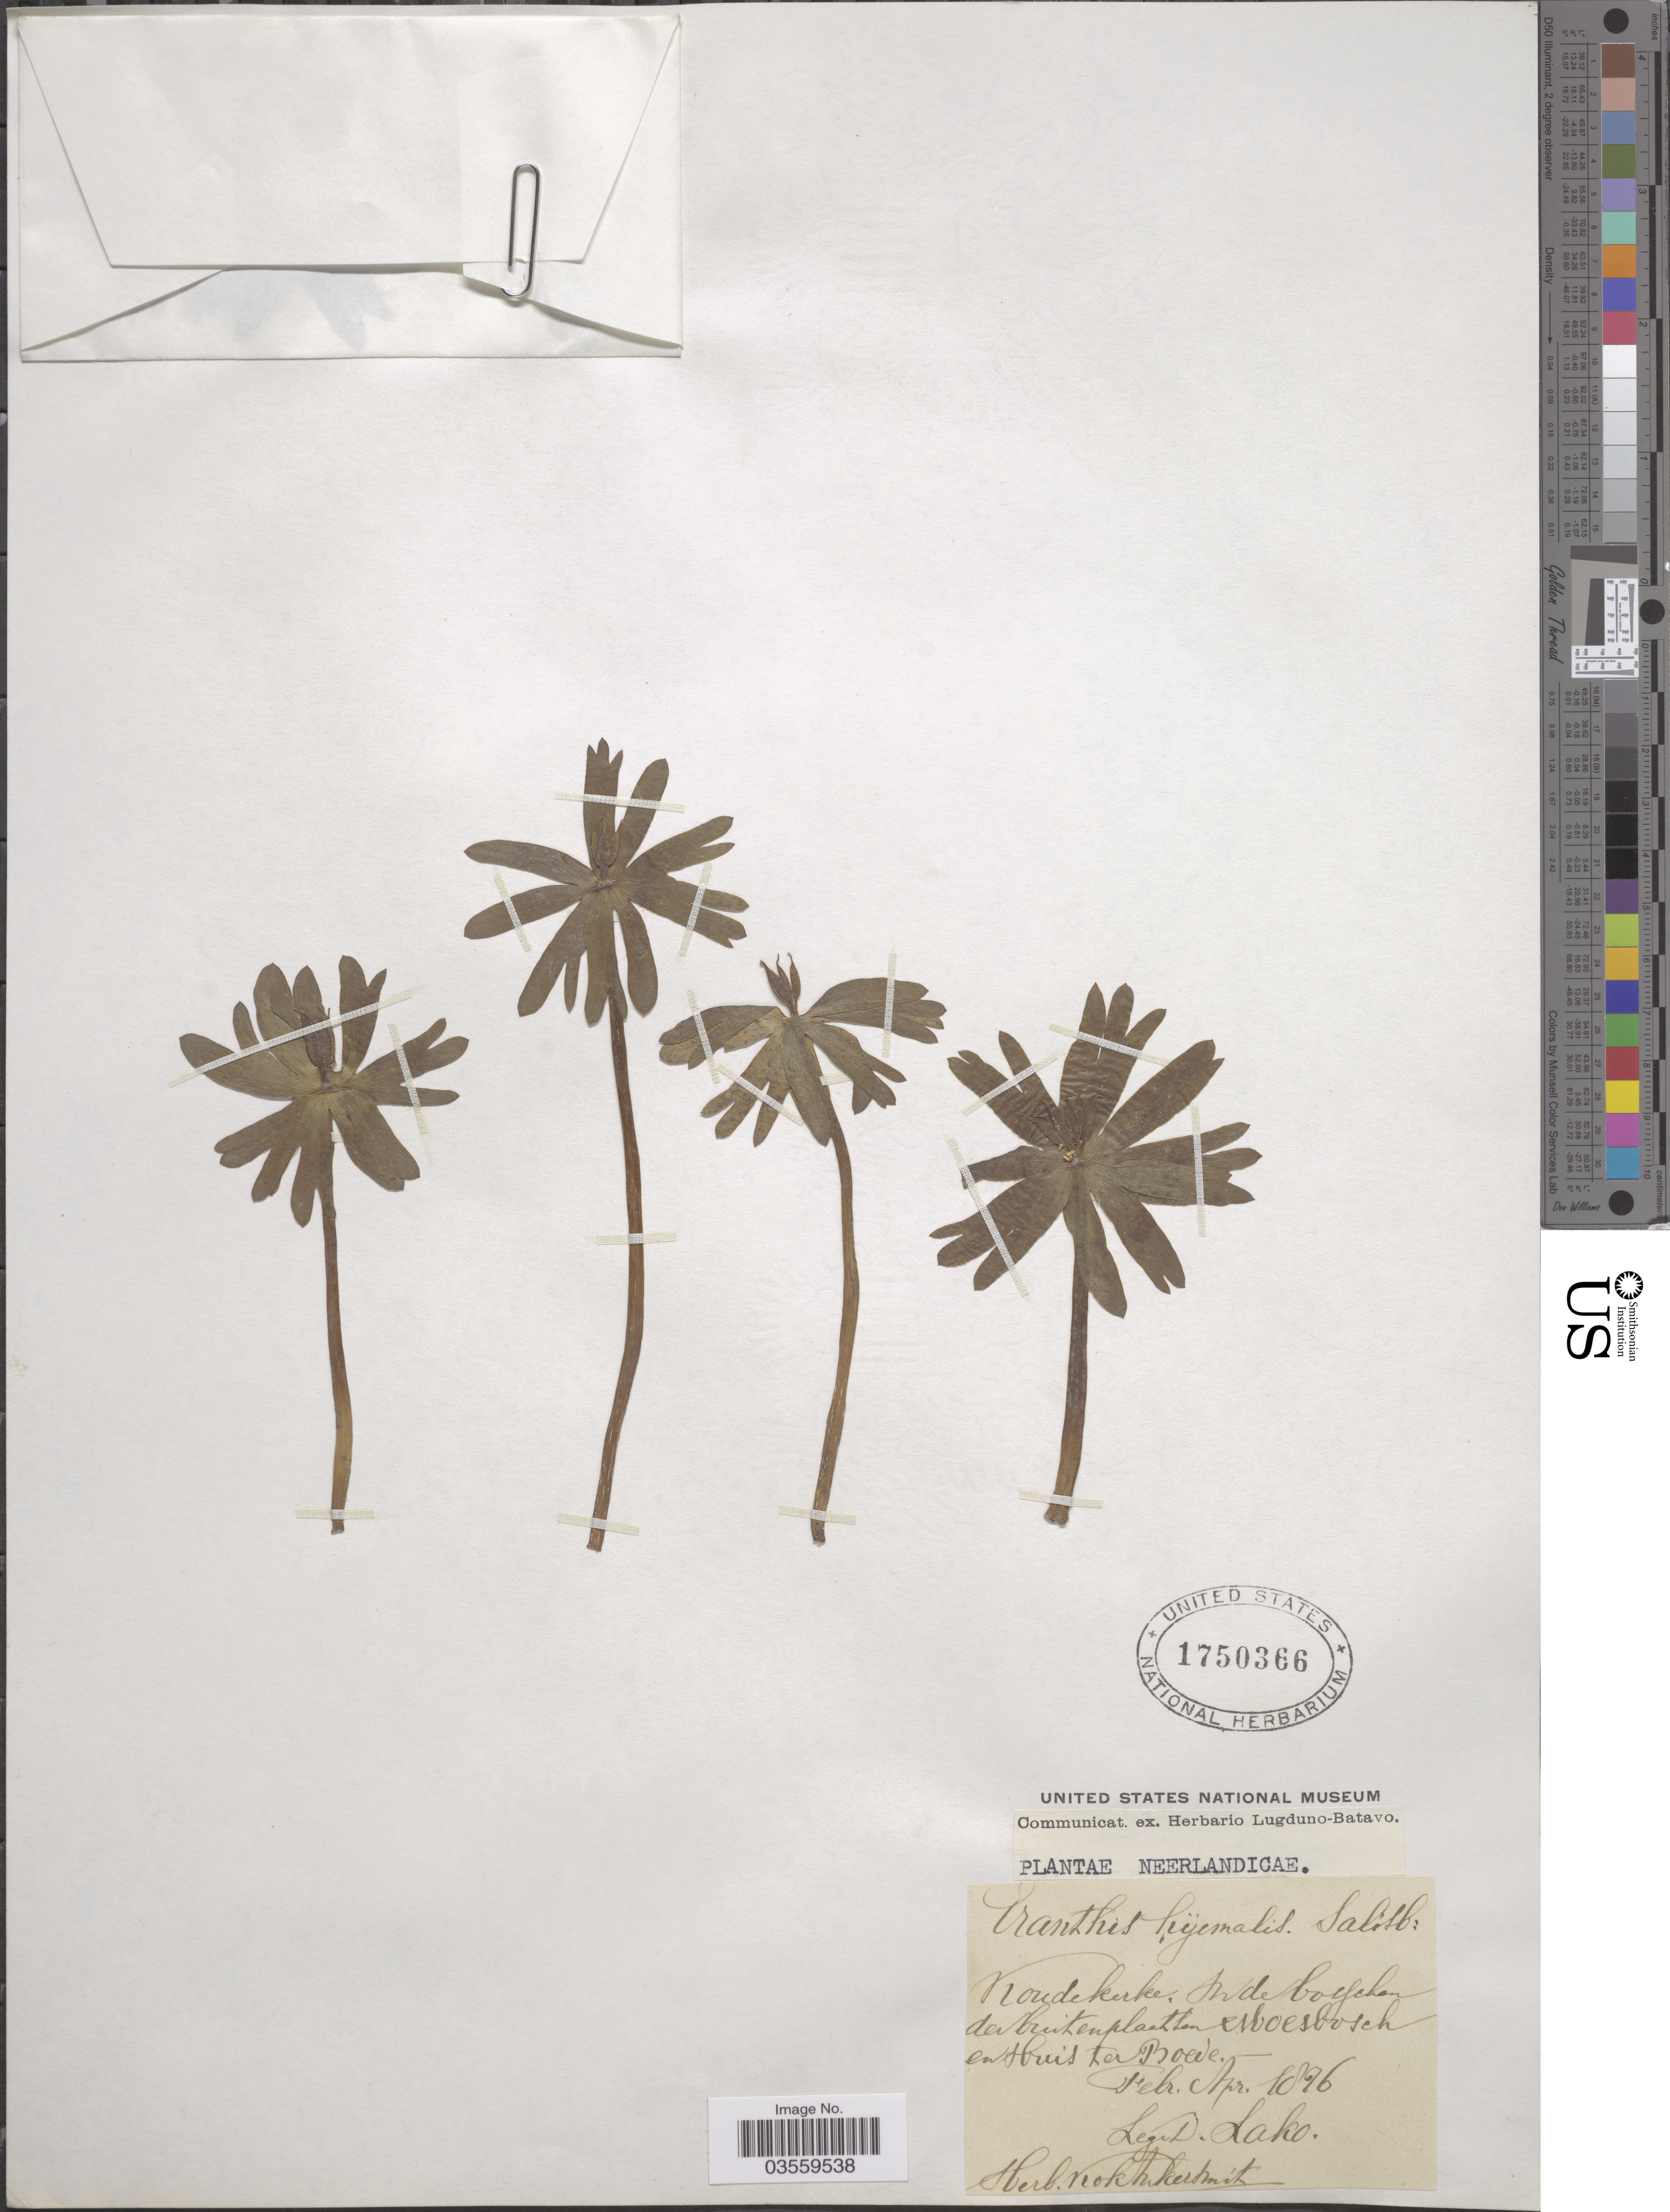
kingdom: Plantae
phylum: Tracheophyta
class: Magnoliopsida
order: Ranunculales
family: Ranunculaceae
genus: Eranthis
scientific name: Eranthis hyemalis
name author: (L.) Salisb.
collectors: D. Lako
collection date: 1876-02/1876-04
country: Netherlands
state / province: Zeeland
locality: Neerlandicae. Koudekerke. In de boschen der buitenplaatsen Moesbosch en Huis ter Boede.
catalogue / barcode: US 1750366